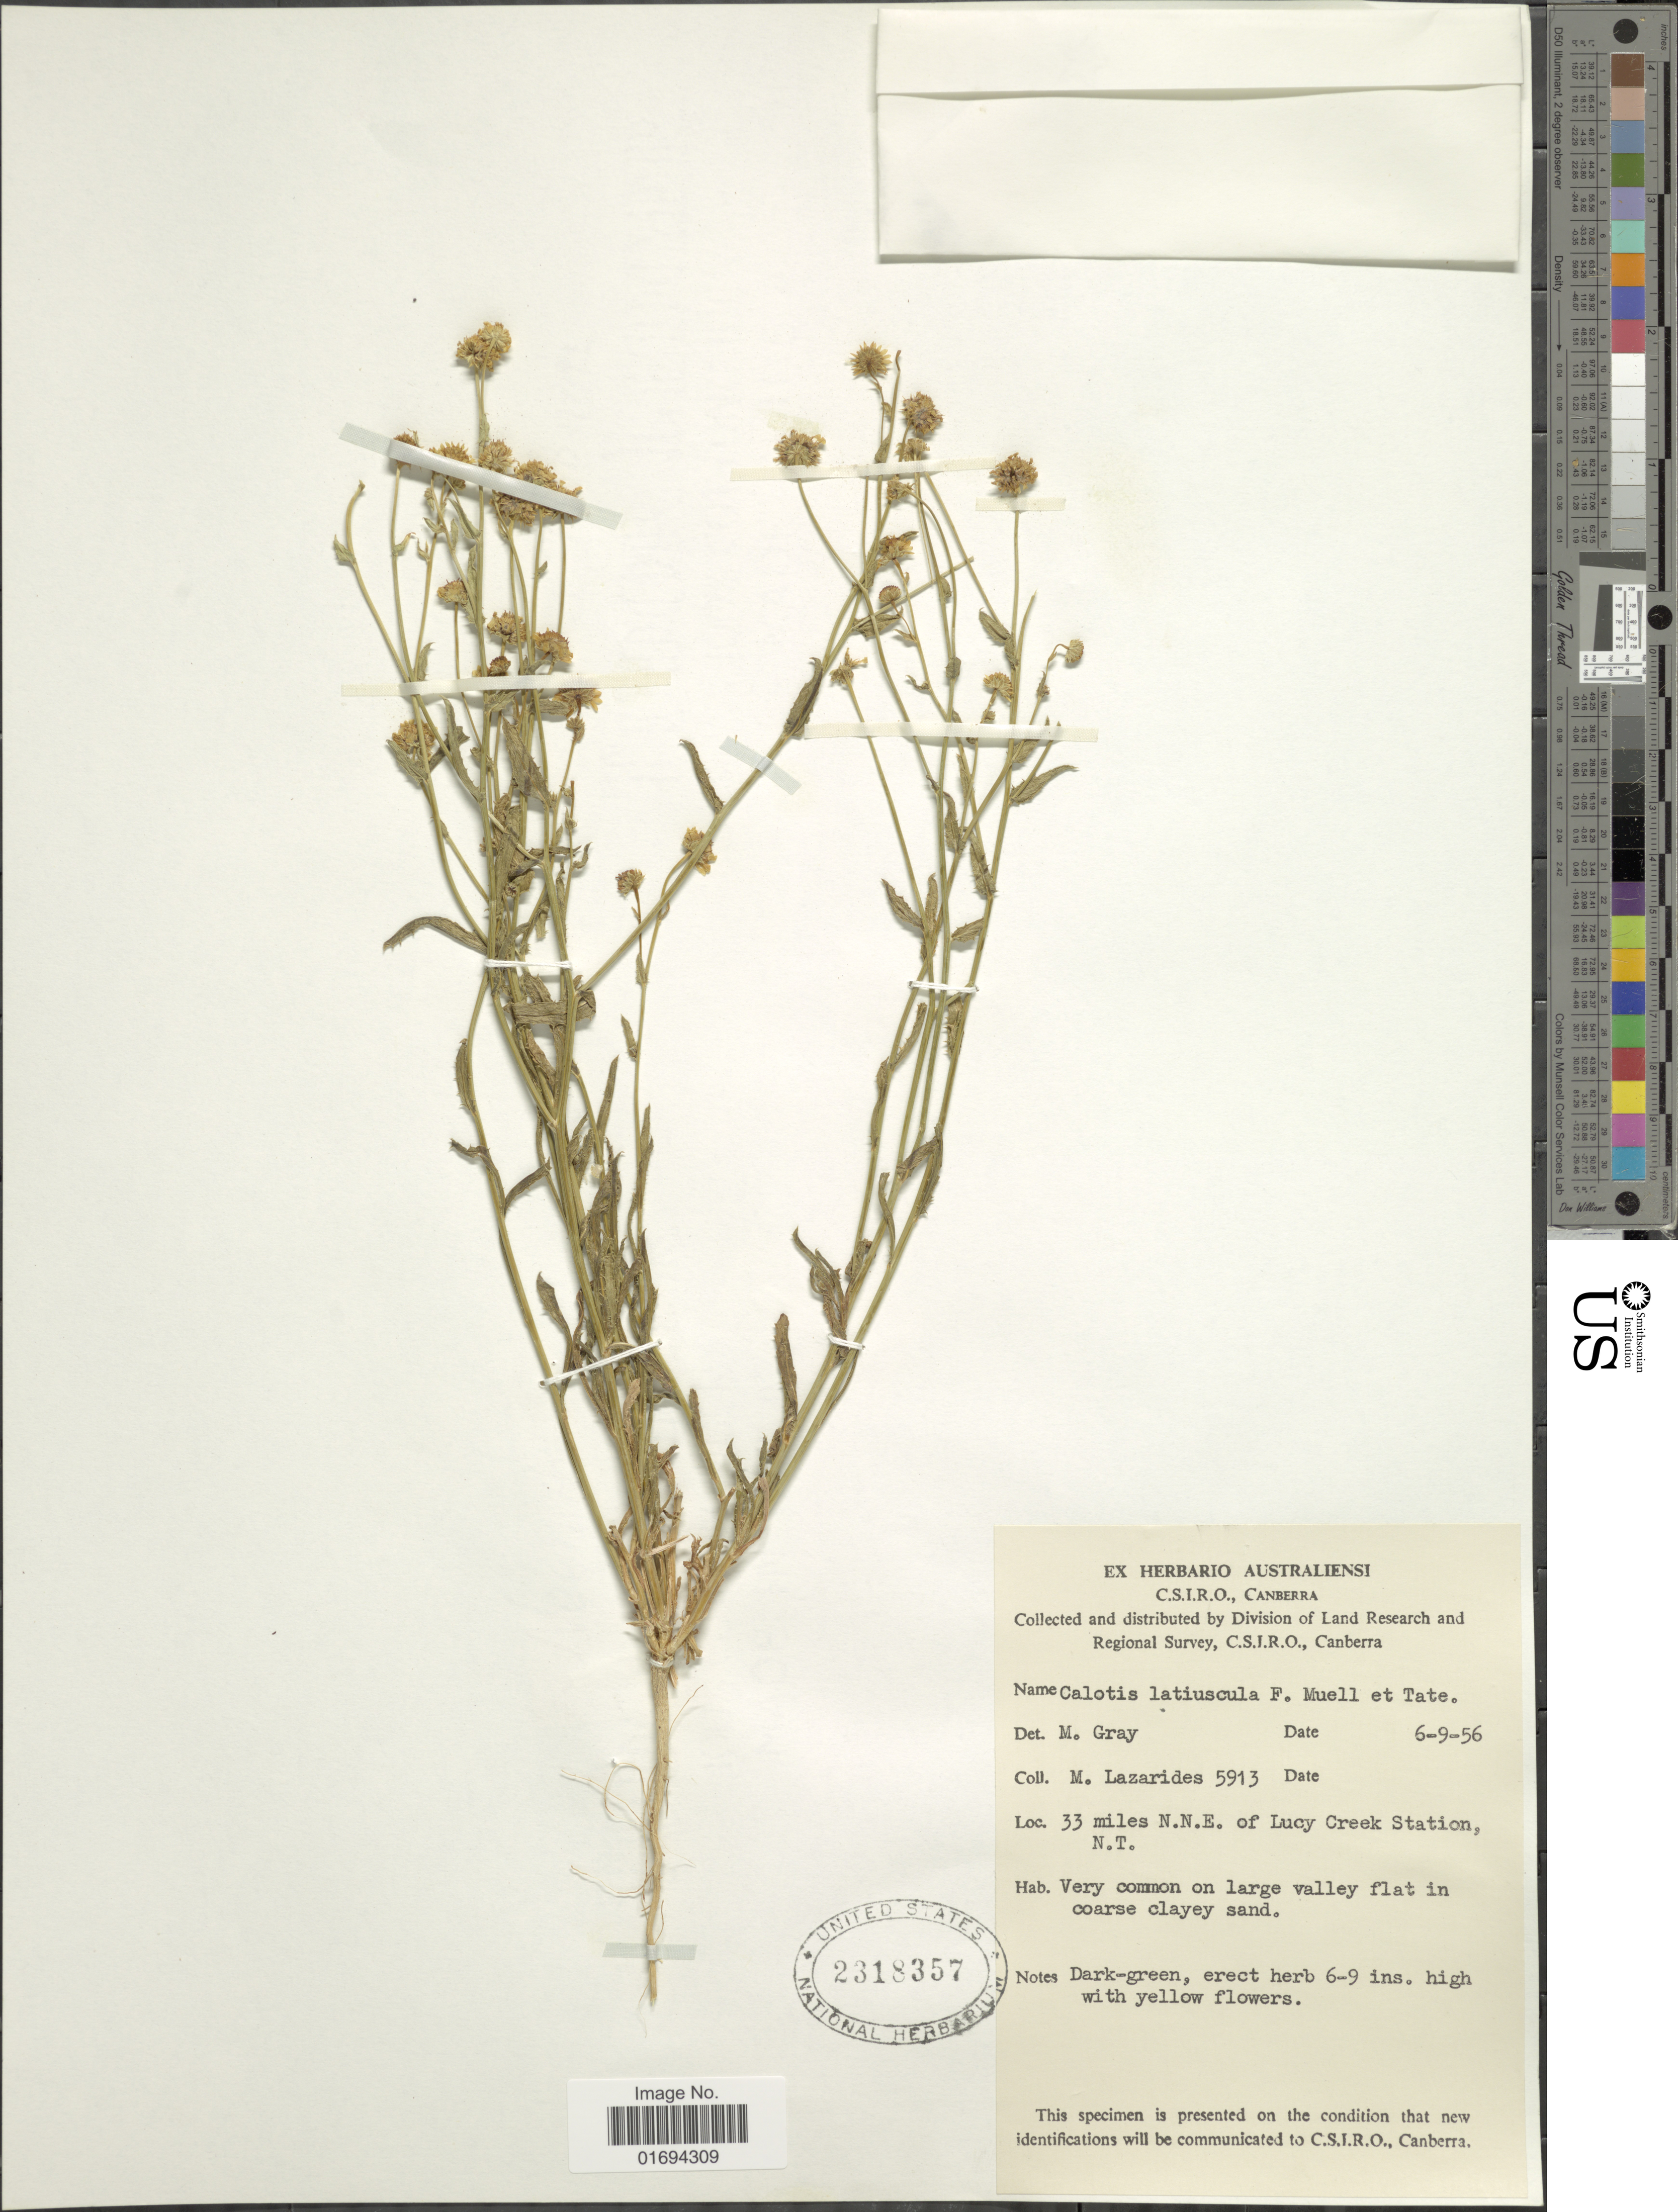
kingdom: Plantae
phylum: Tracheophyta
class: Magnoliopsida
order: Asterales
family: Asteraceae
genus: Calotis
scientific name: Calotis latiuscula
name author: F. Muell. & Tate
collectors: M. Lazarides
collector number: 5913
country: Canada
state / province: Northwest Territories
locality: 33 miles N. N. E. of Lucy Creek Station, N. T.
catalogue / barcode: US 2318357